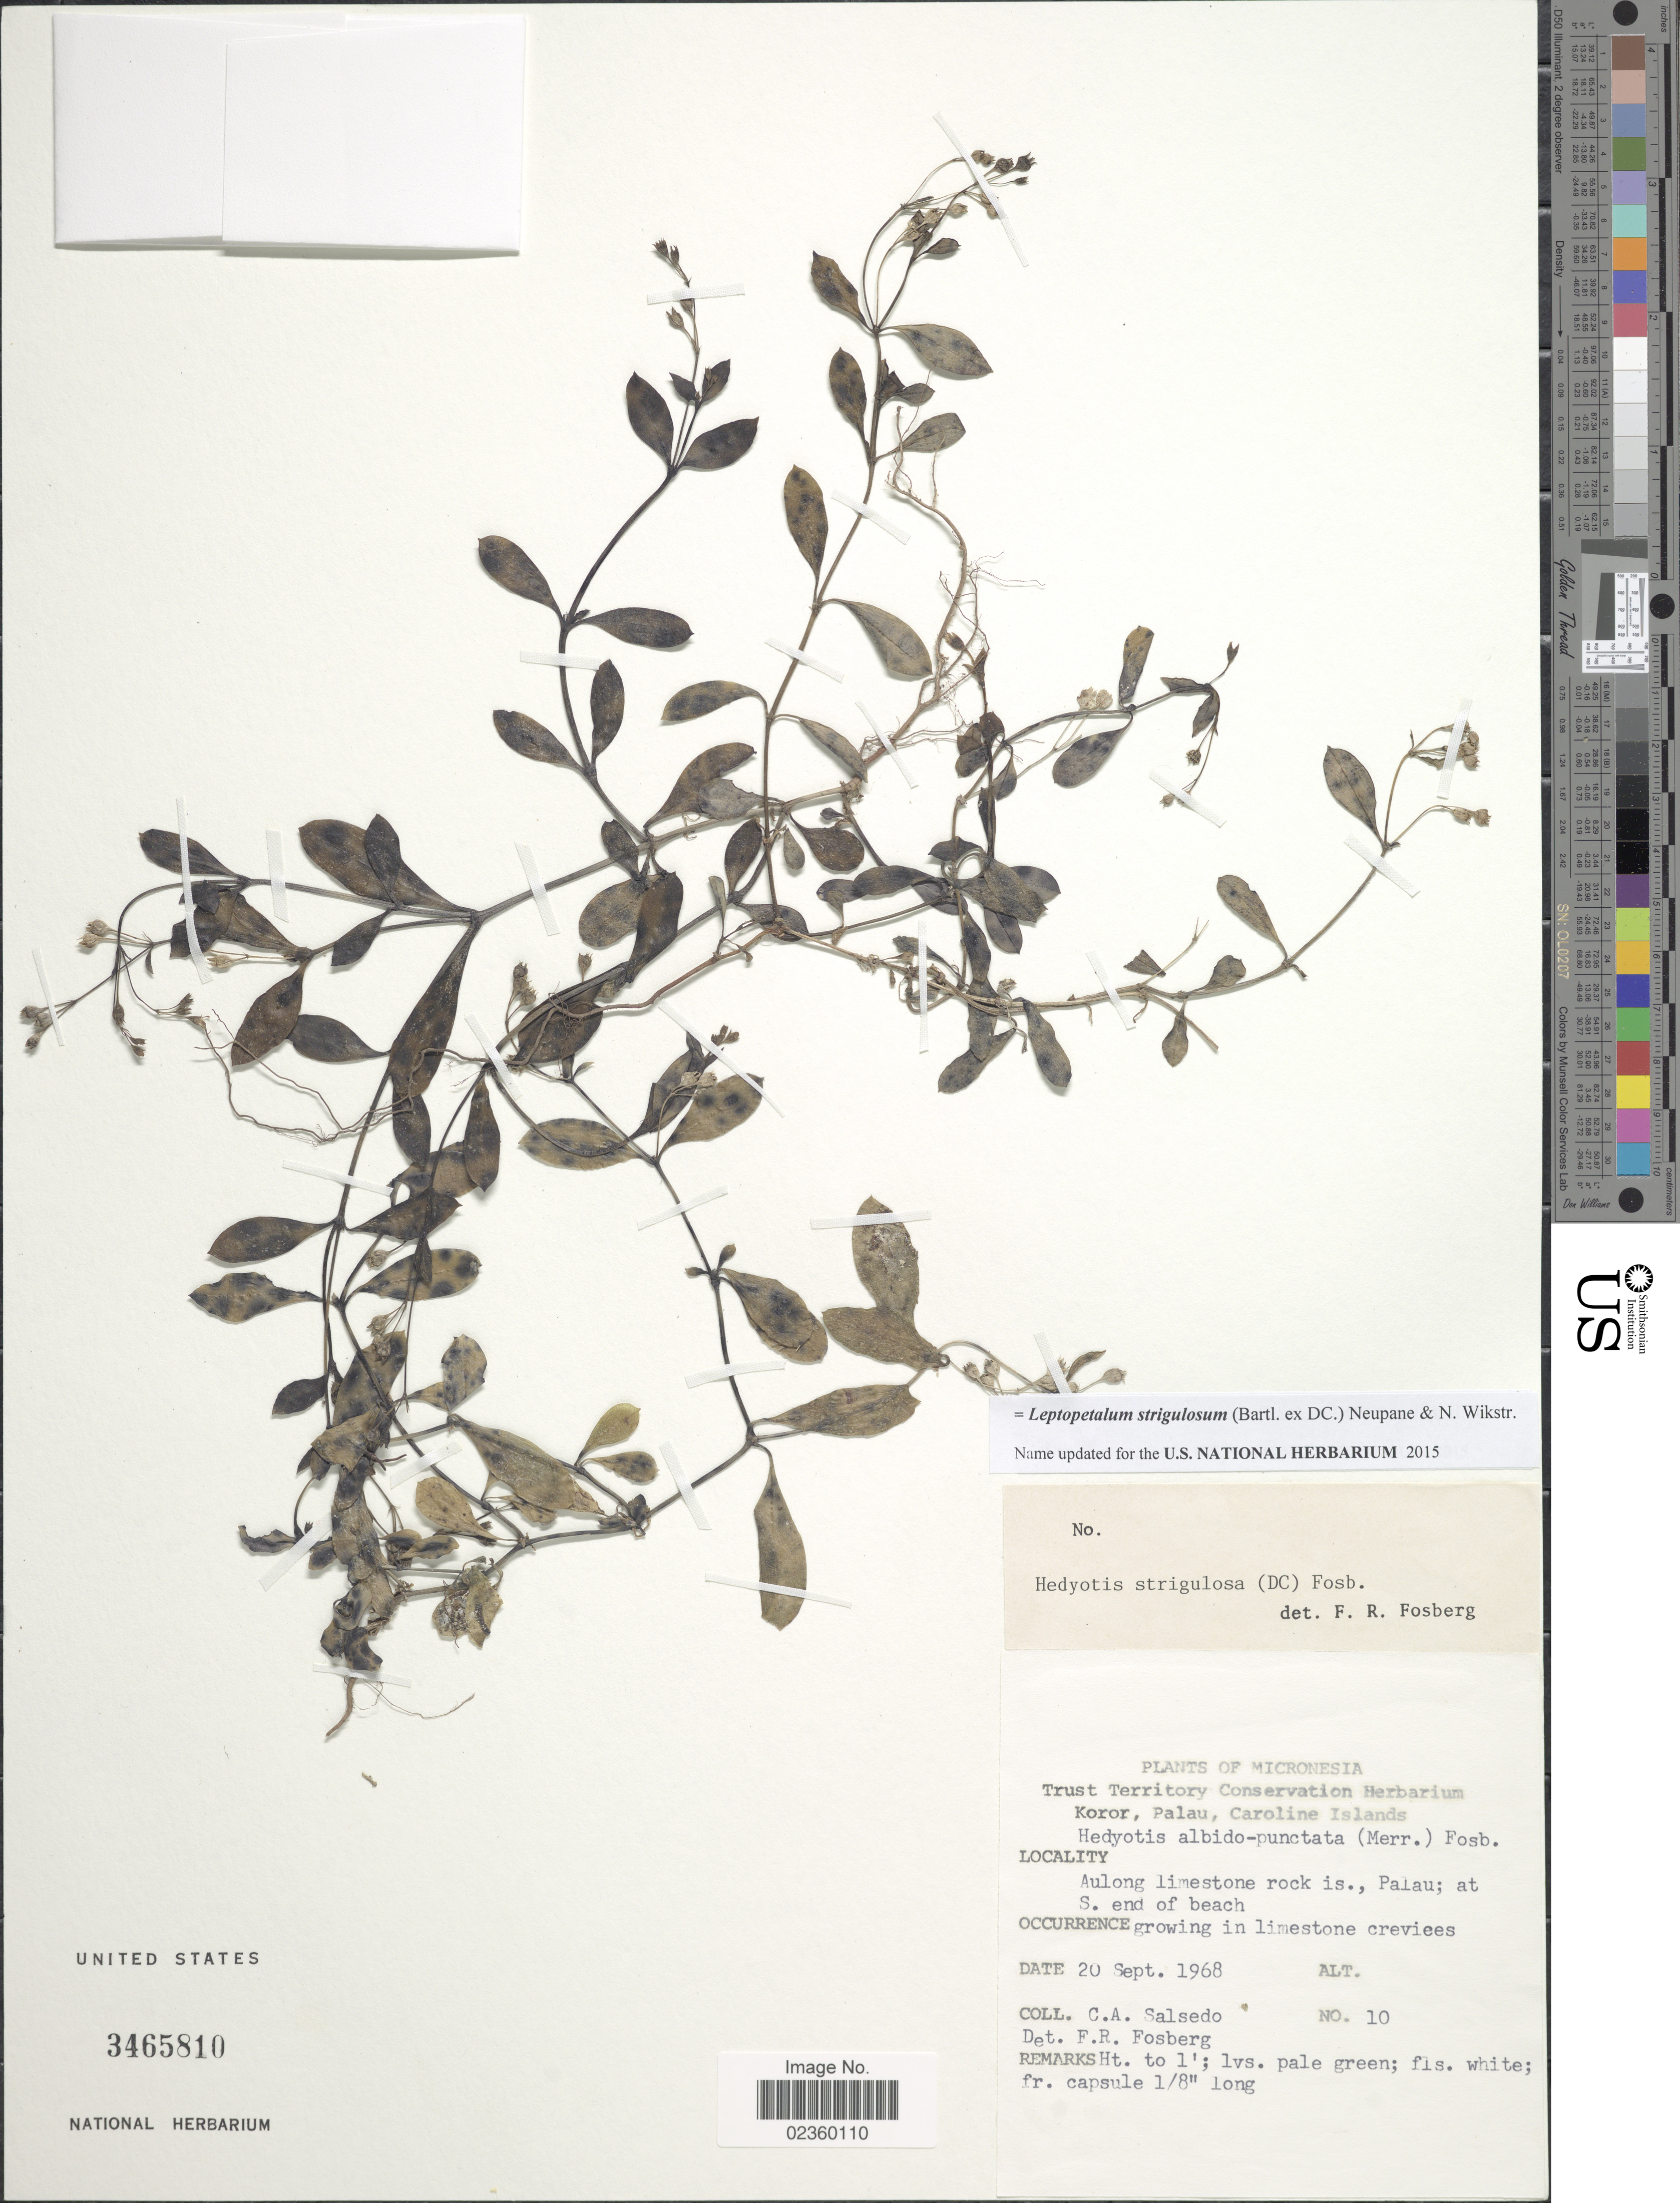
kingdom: Plantae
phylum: Tracheophyta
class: Magnoliopsida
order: Gentianales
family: Rubiaceae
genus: Leptopetalum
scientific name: Leptopetalum strigulosum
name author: (Bartl. ex DC.) Neupane & N. Wikstr.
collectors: C.A. Salsedo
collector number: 10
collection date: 1968-09-20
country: Palau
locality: Micronesia, Aulong limestone rock is., Palau; at S end of beach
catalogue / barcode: US 3465810